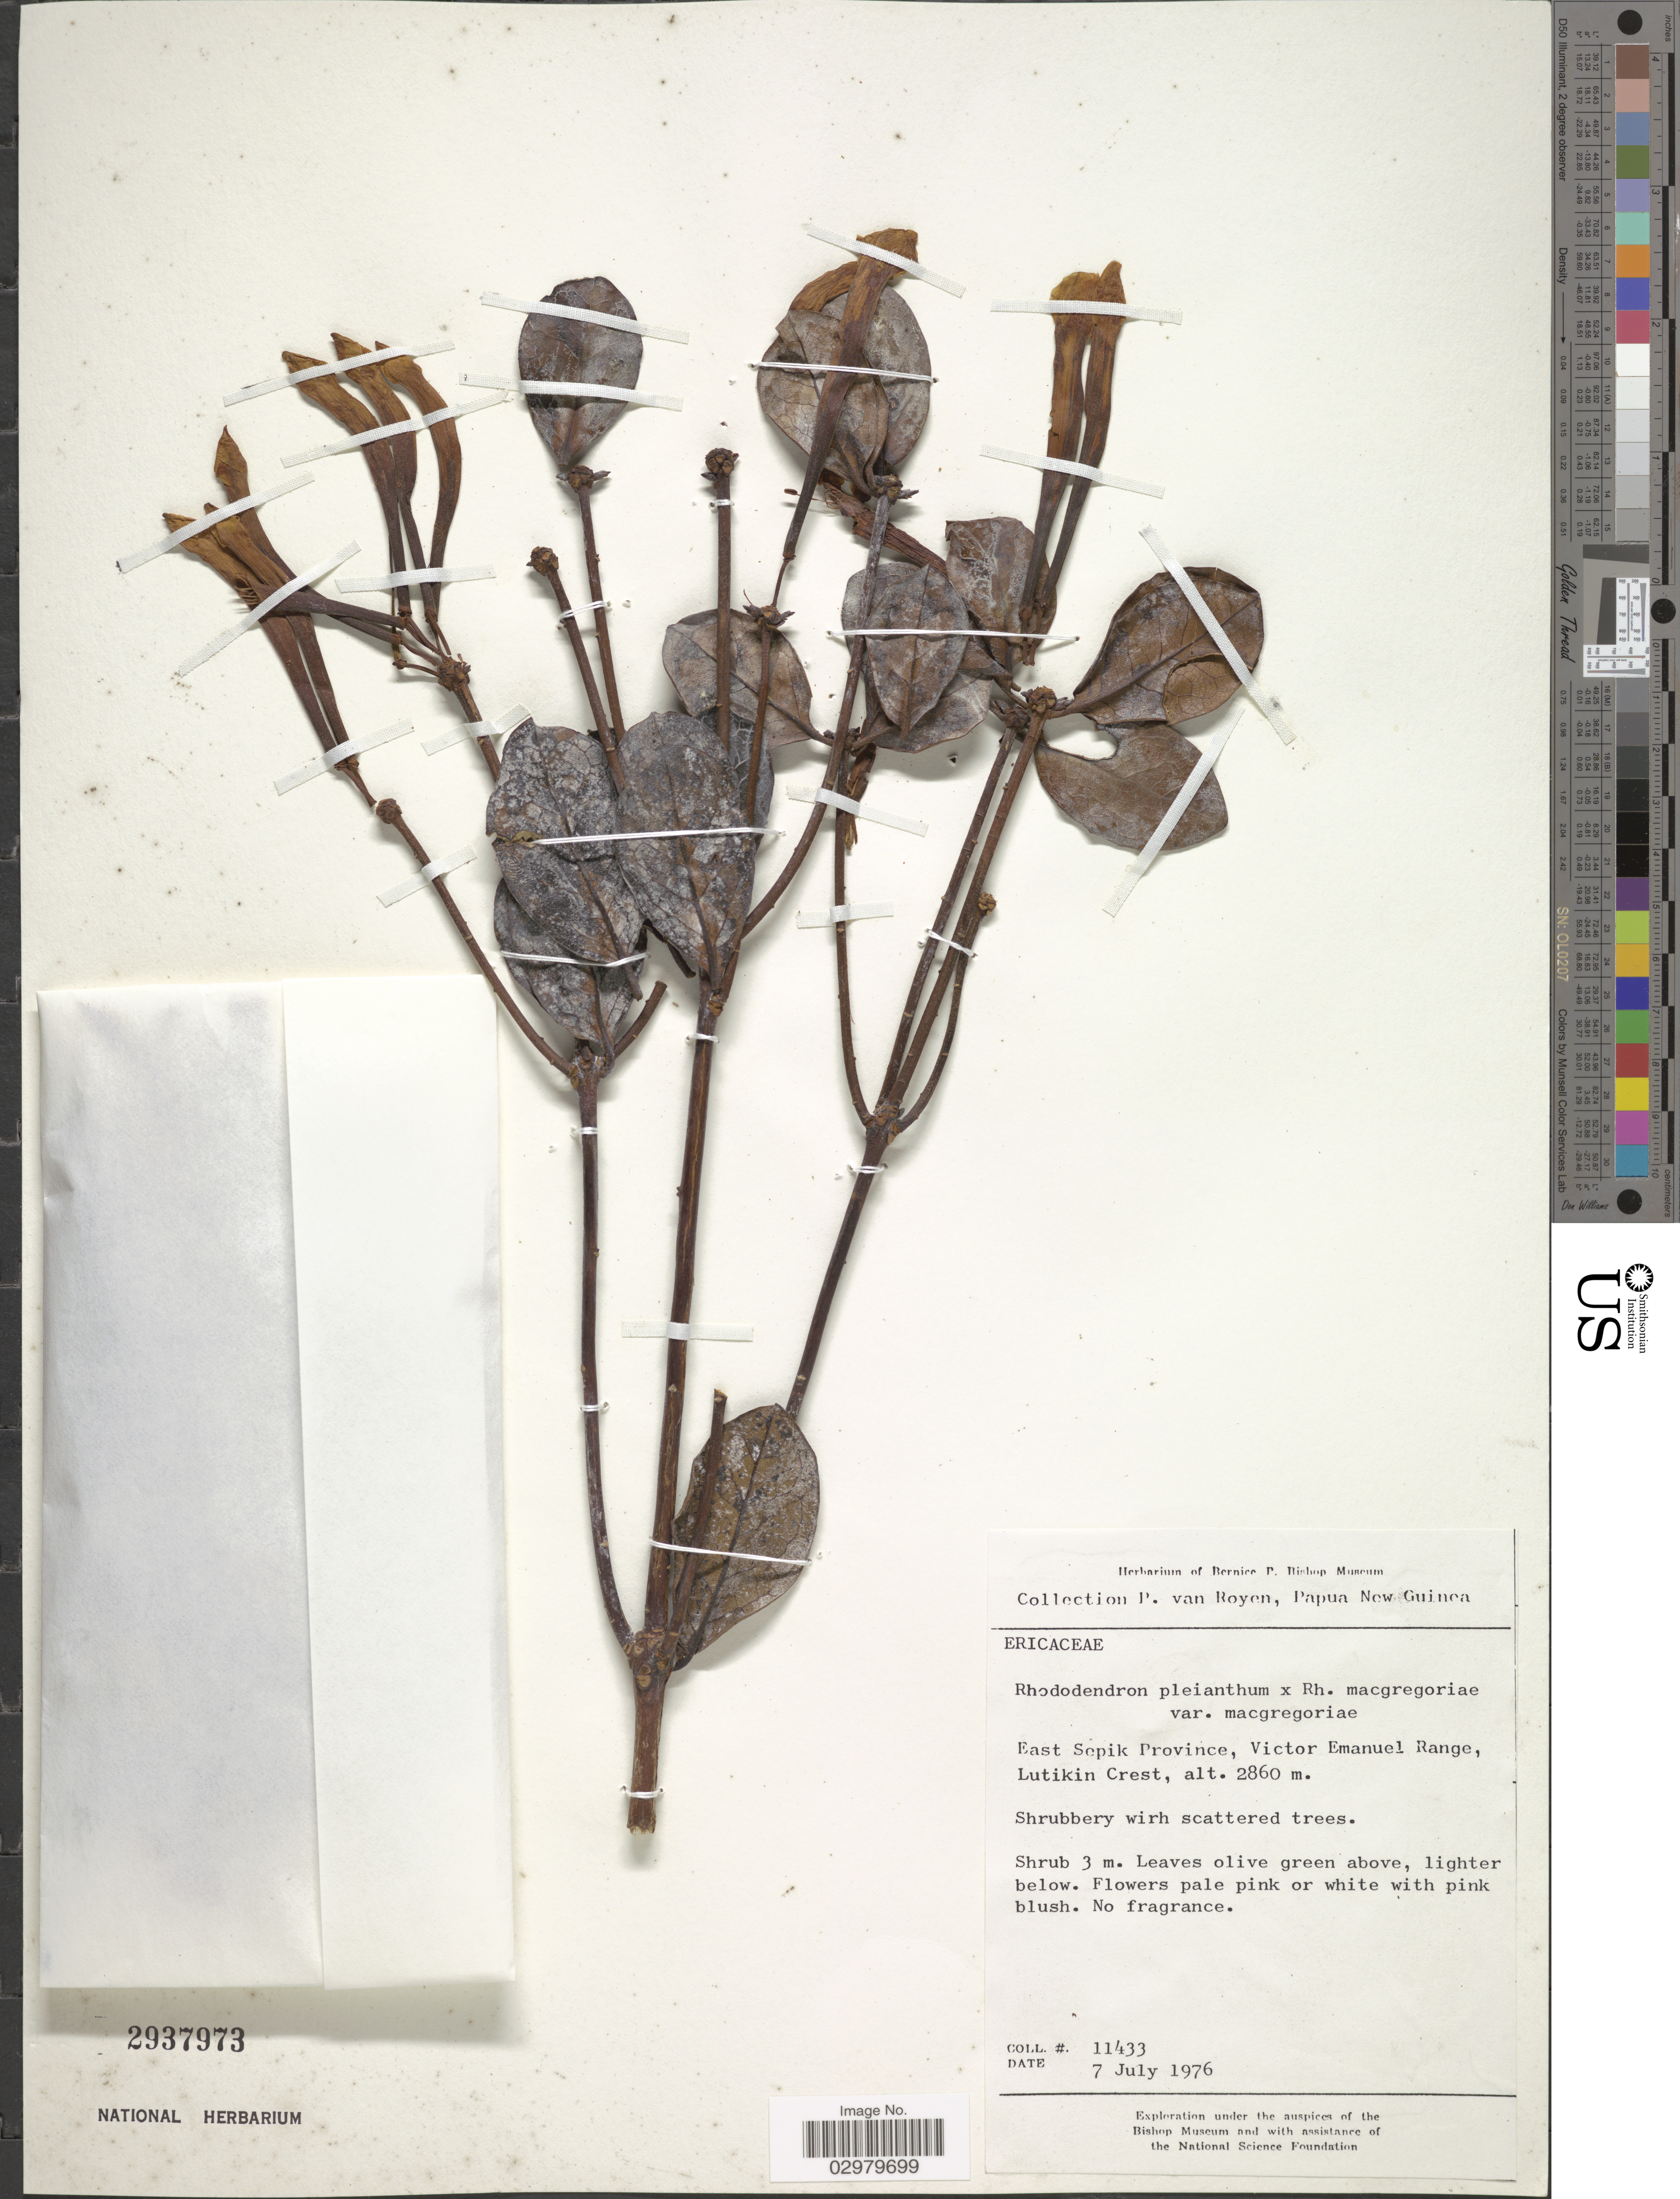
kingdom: Plantae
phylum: Tracheophyta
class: Magnoliopsida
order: Ericales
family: Ericaceae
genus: Rhododendron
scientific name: Rhododendron pleianthum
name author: Sleumer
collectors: P. van Royen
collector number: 11433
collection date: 1976-07-07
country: Papua New Guinea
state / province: East Sepik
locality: Victor Emanuel Range, Lutikin Crest.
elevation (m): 2860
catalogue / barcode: US 2937973